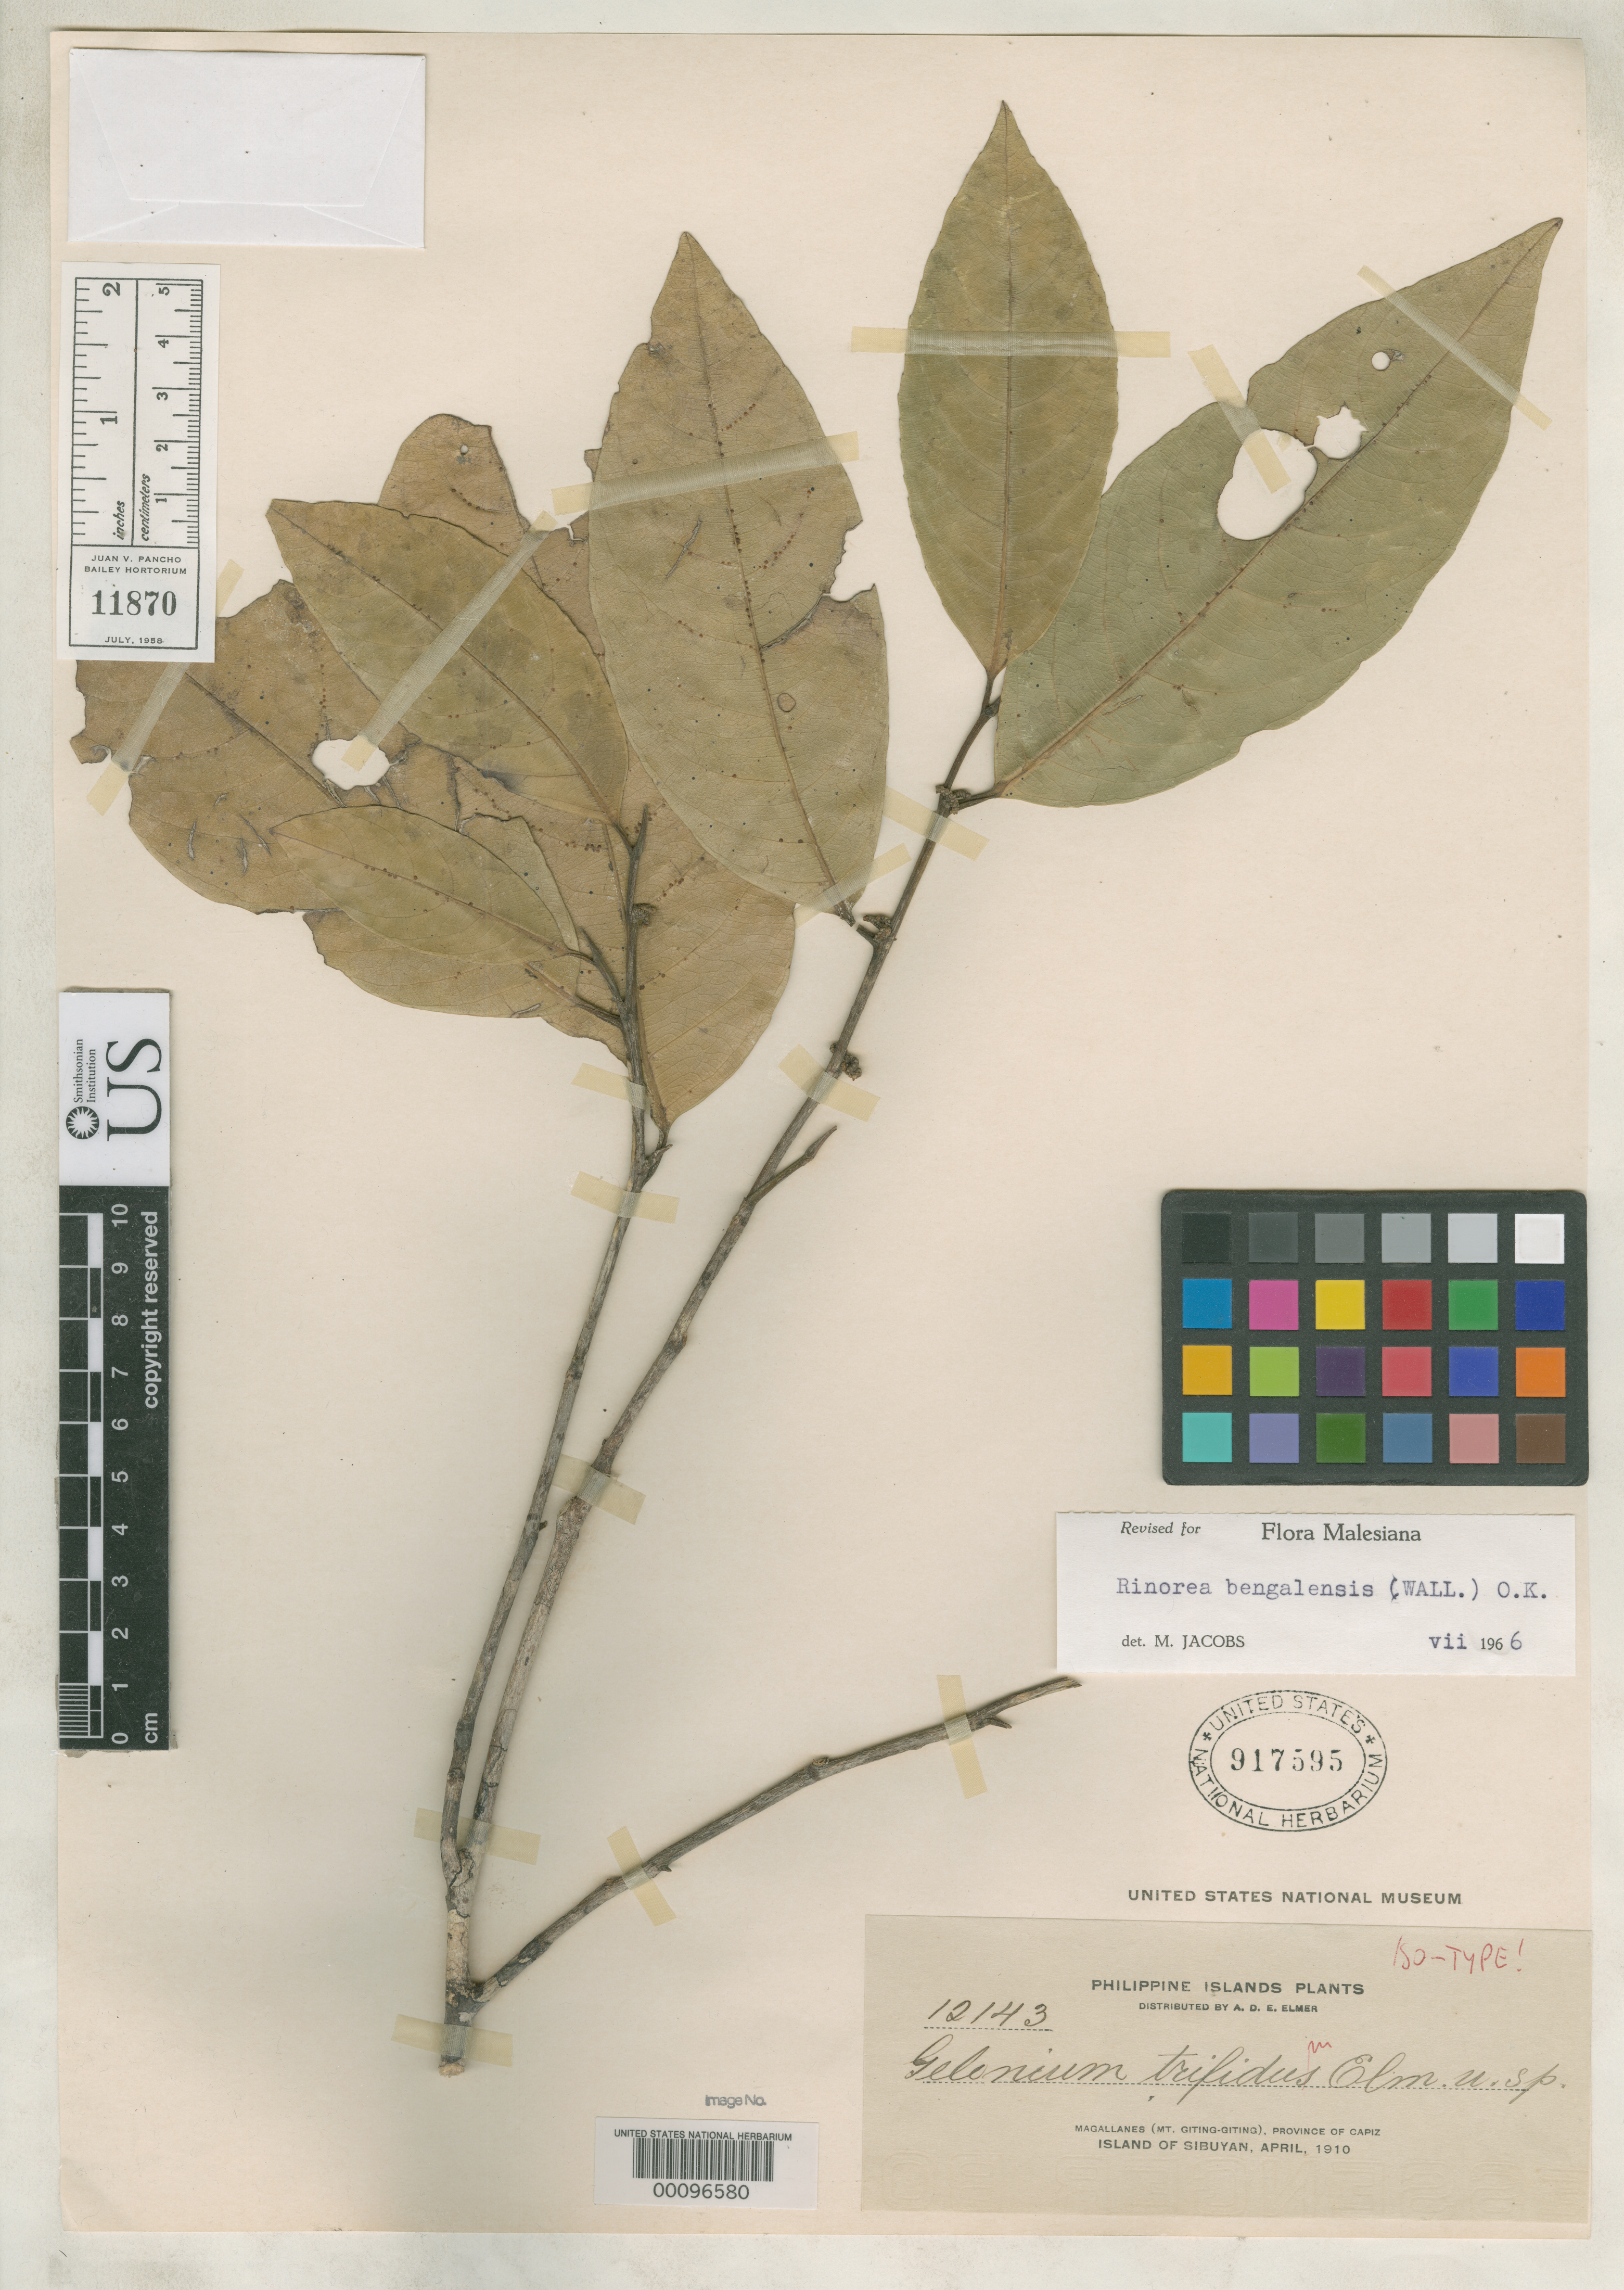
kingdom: Plantae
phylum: Tracheophyta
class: Magnoliopsida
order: Malpighiales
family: Euphorbiaceae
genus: Gelonium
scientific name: Gelonium trifidus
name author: Elmer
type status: Isotype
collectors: A. D. E. Elmer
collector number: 12143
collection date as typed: Apr 1910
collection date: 1910-04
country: Philippines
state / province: Mimaropa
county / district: Romblon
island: Sibuyan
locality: Magallanes, Mount Giting-Giting.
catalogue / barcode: US 917595